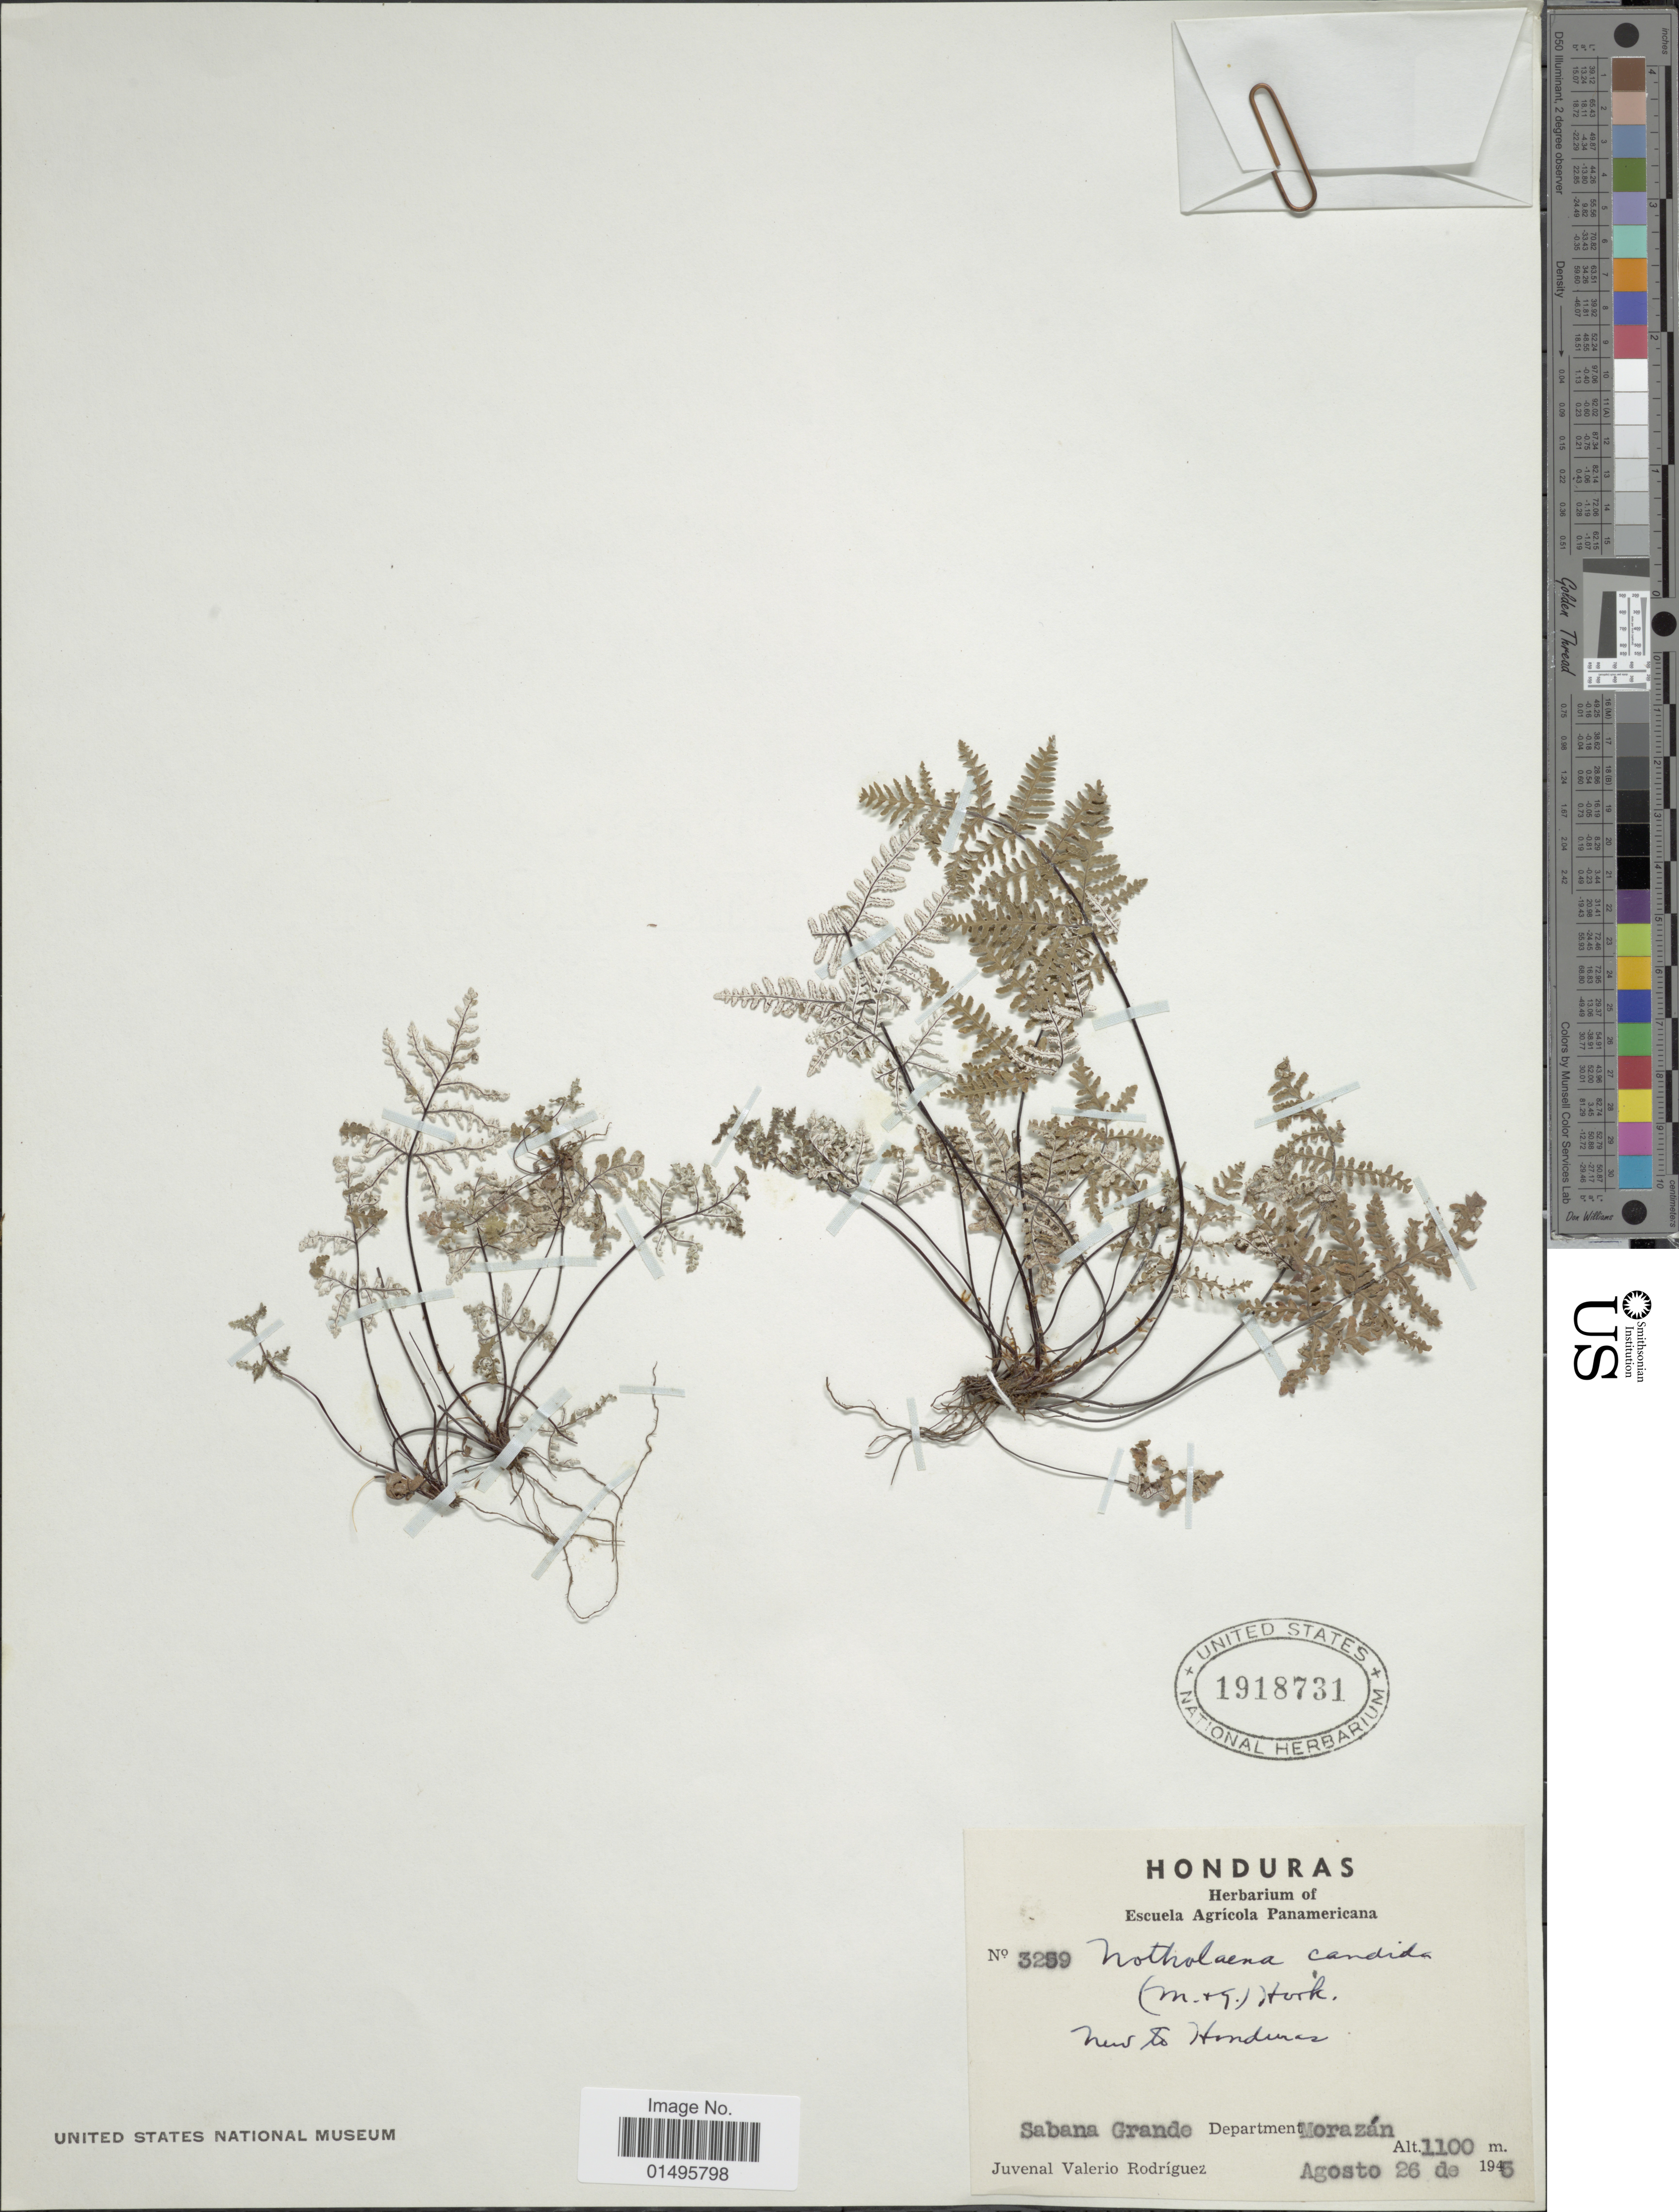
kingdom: Plantae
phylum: Tracheophyta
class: Polypodiopsida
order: Polypodiales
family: Pteridaceae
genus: Notholaena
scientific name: Notholaena candida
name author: (M. Martens) Hook.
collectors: J. Rodriguez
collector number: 3259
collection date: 1945-08-26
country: Honduras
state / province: Fco. Morazán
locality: Sabana Grande, Department Morazan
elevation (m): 1100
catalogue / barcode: US 1918731